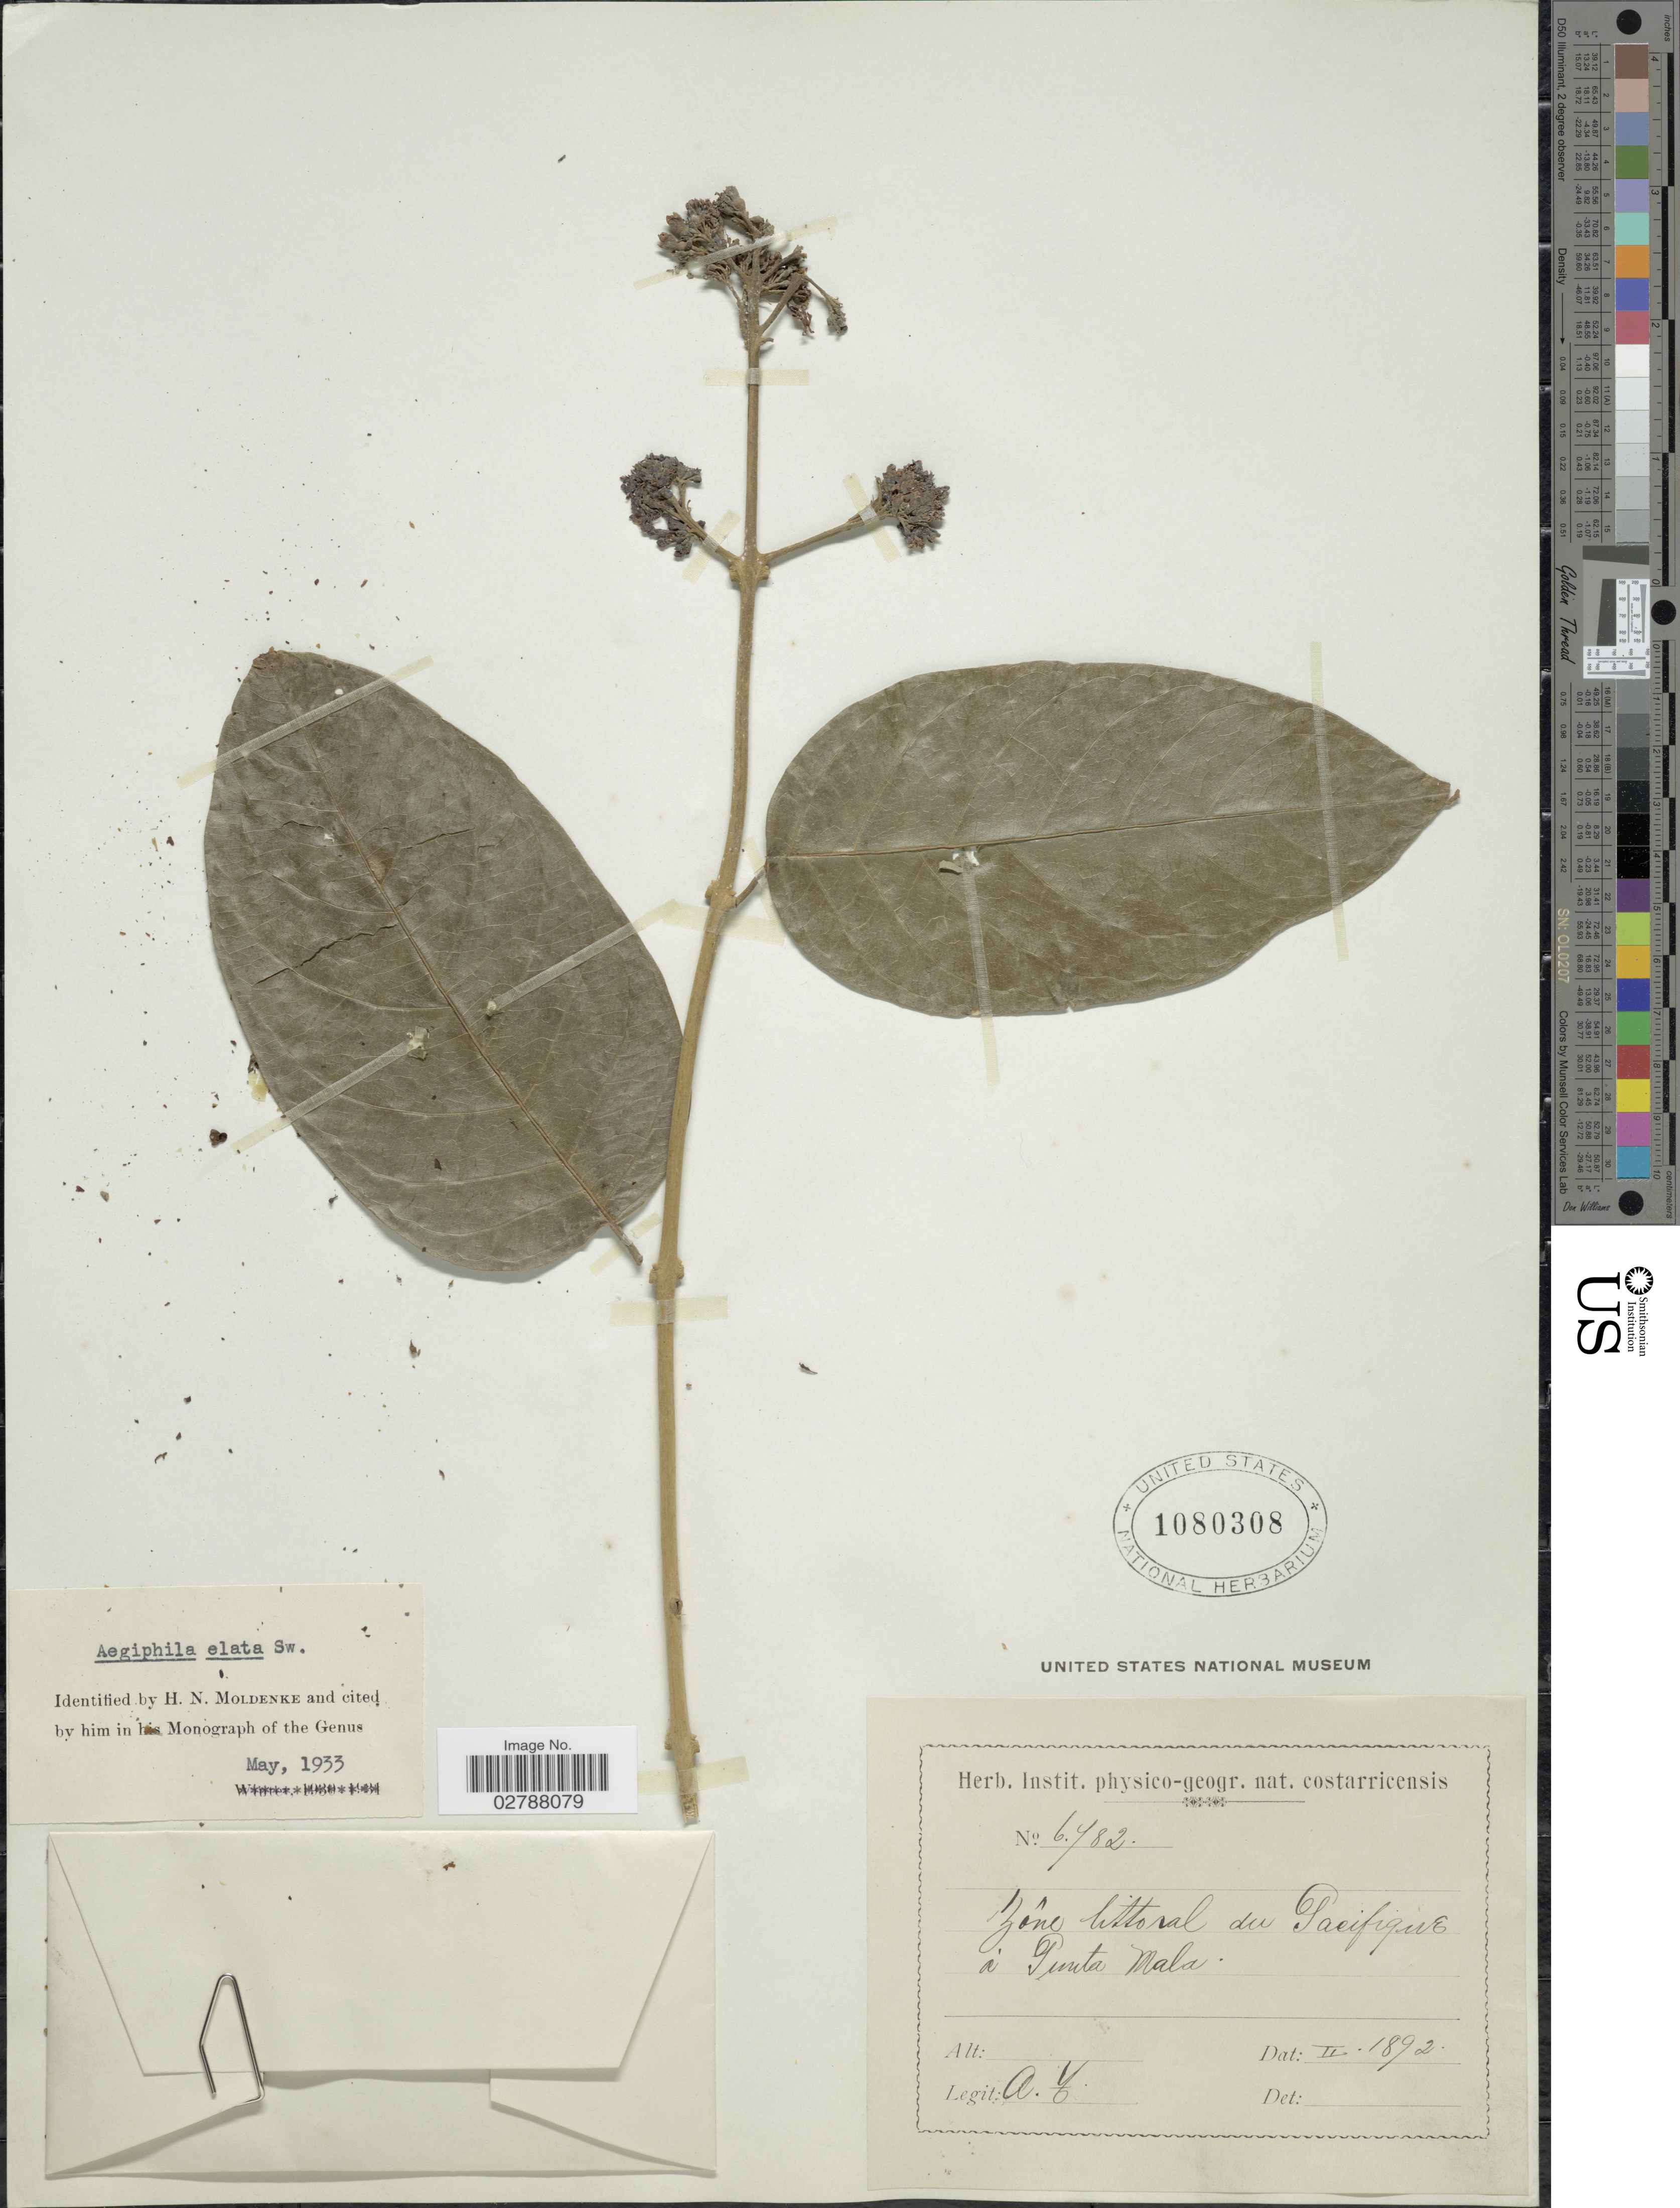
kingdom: Plantae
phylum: Tracheophyta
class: Magnoliopsida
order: Lamiales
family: Lamiaceae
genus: Aegiphila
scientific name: Aegiphila elata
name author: Sw.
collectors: A. T.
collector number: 6782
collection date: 1892-02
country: Costa Rica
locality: Zône littoral du Pacifique á Punta Mala.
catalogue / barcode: US 1080308